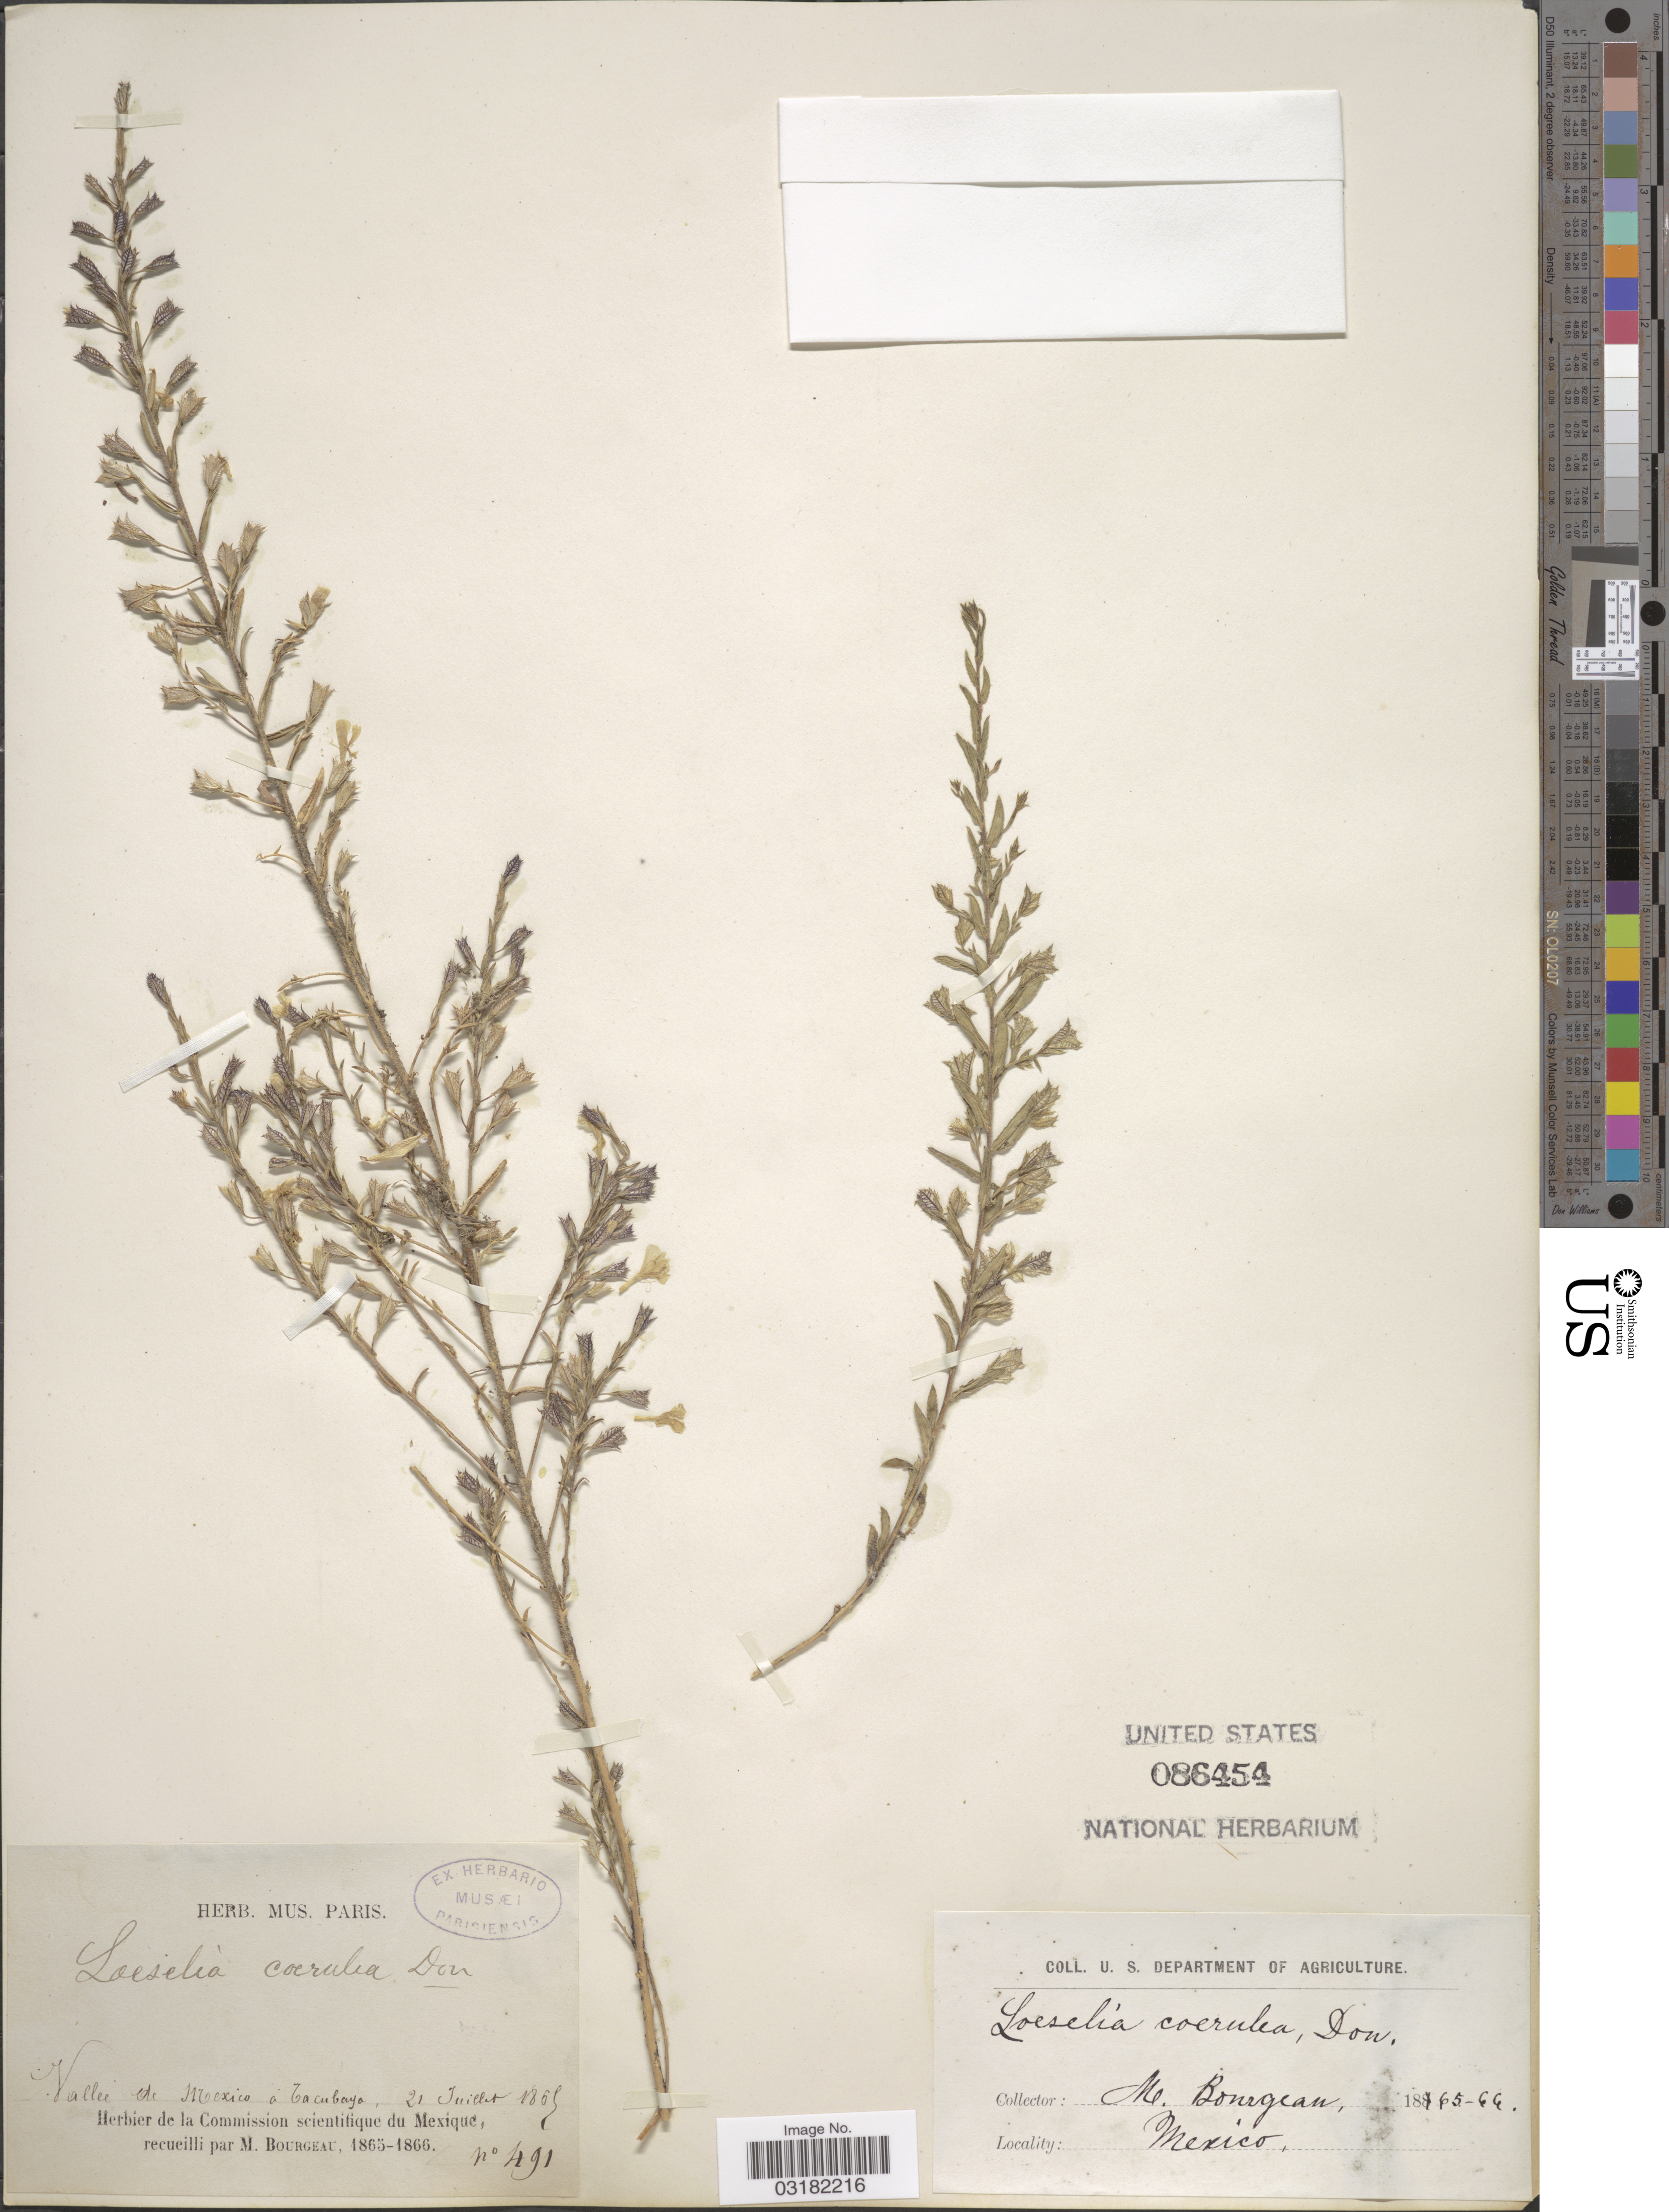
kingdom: Plantae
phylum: Tracheophyta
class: Magnoliopsida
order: Ericales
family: Polemoniaceae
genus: Loeselia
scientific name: Loeselia caerulea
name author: (Cav.) G. Don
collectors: M. Bourgeau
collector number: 491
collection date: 1865-07-21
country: Mexico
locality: Valleé de Mexico a Tacaboya.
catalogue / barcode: US 86454